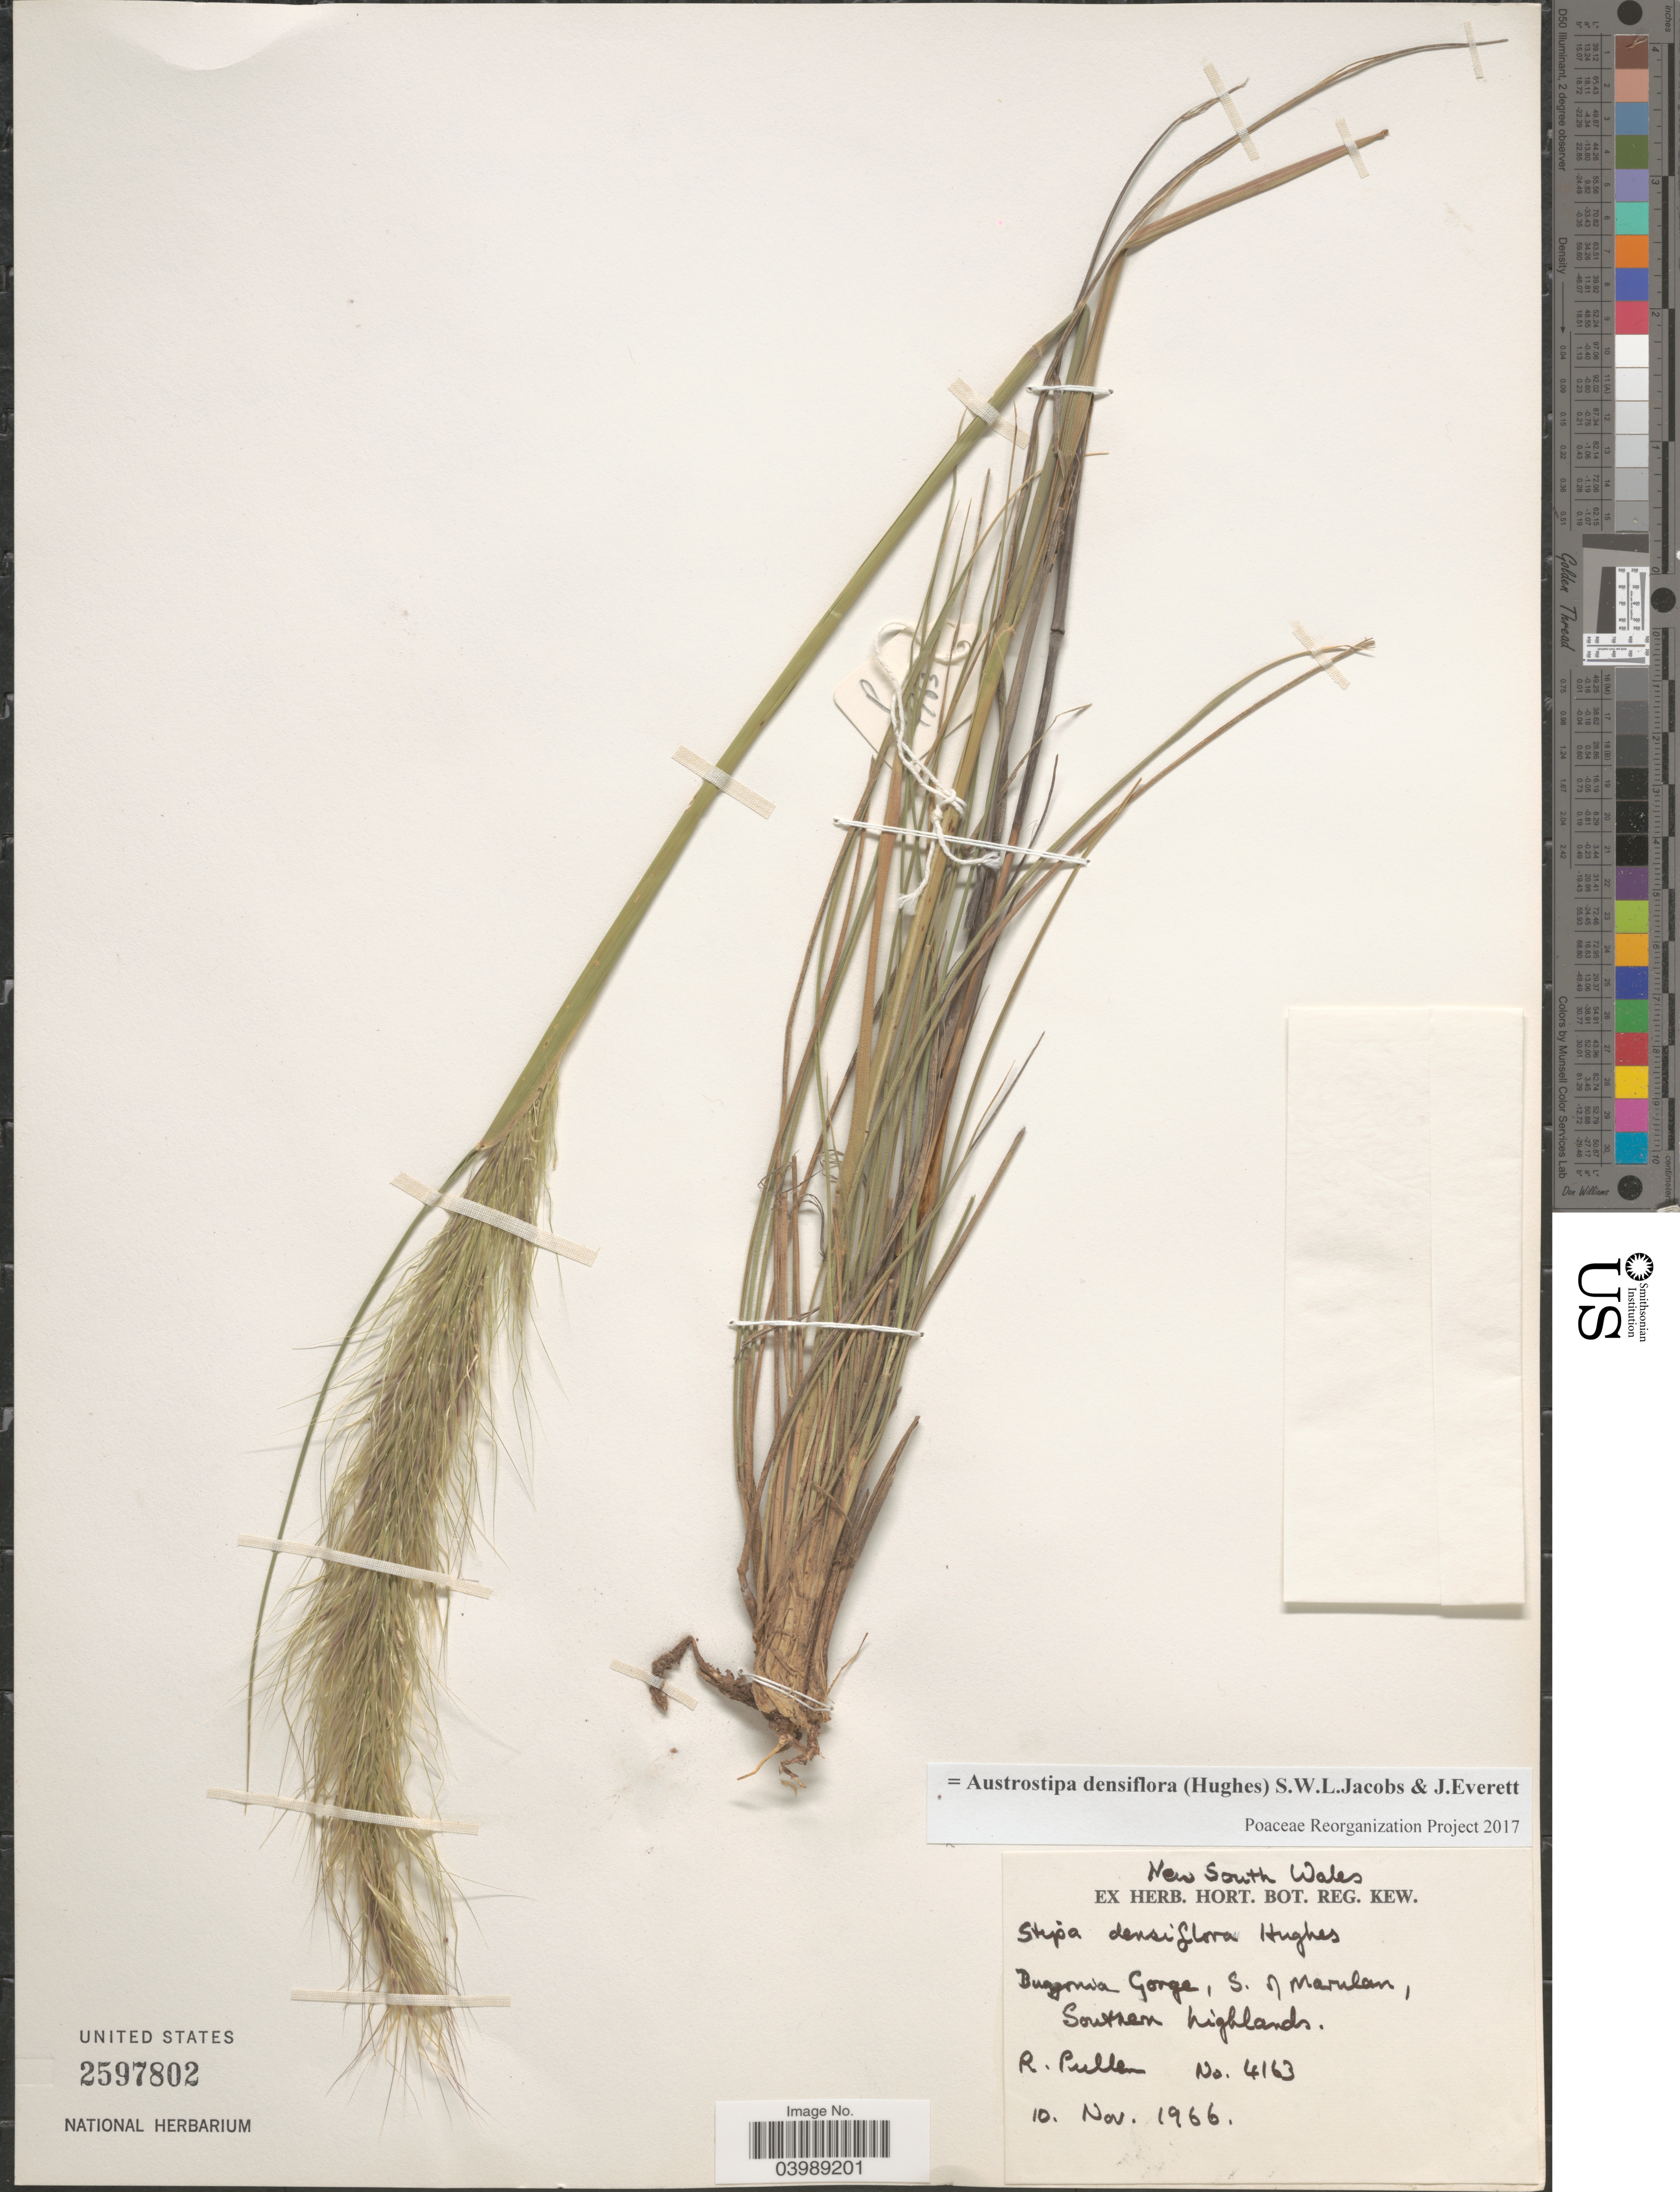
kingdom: Plantae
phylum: Tracheophyta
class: Liliopsida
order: Poales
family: Poaceae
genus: Austrostipa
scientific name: Austrostipa densiflora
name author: (Hughes) S.W.L. Jacobs & J. Everett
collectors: R. Pullen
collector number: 4163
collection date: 1966-11-10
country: Papua New Guinea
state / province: Southern Highlands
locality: Bugonva Gorge, S. of Marulan. [interpreted]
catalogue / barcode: US 2597802